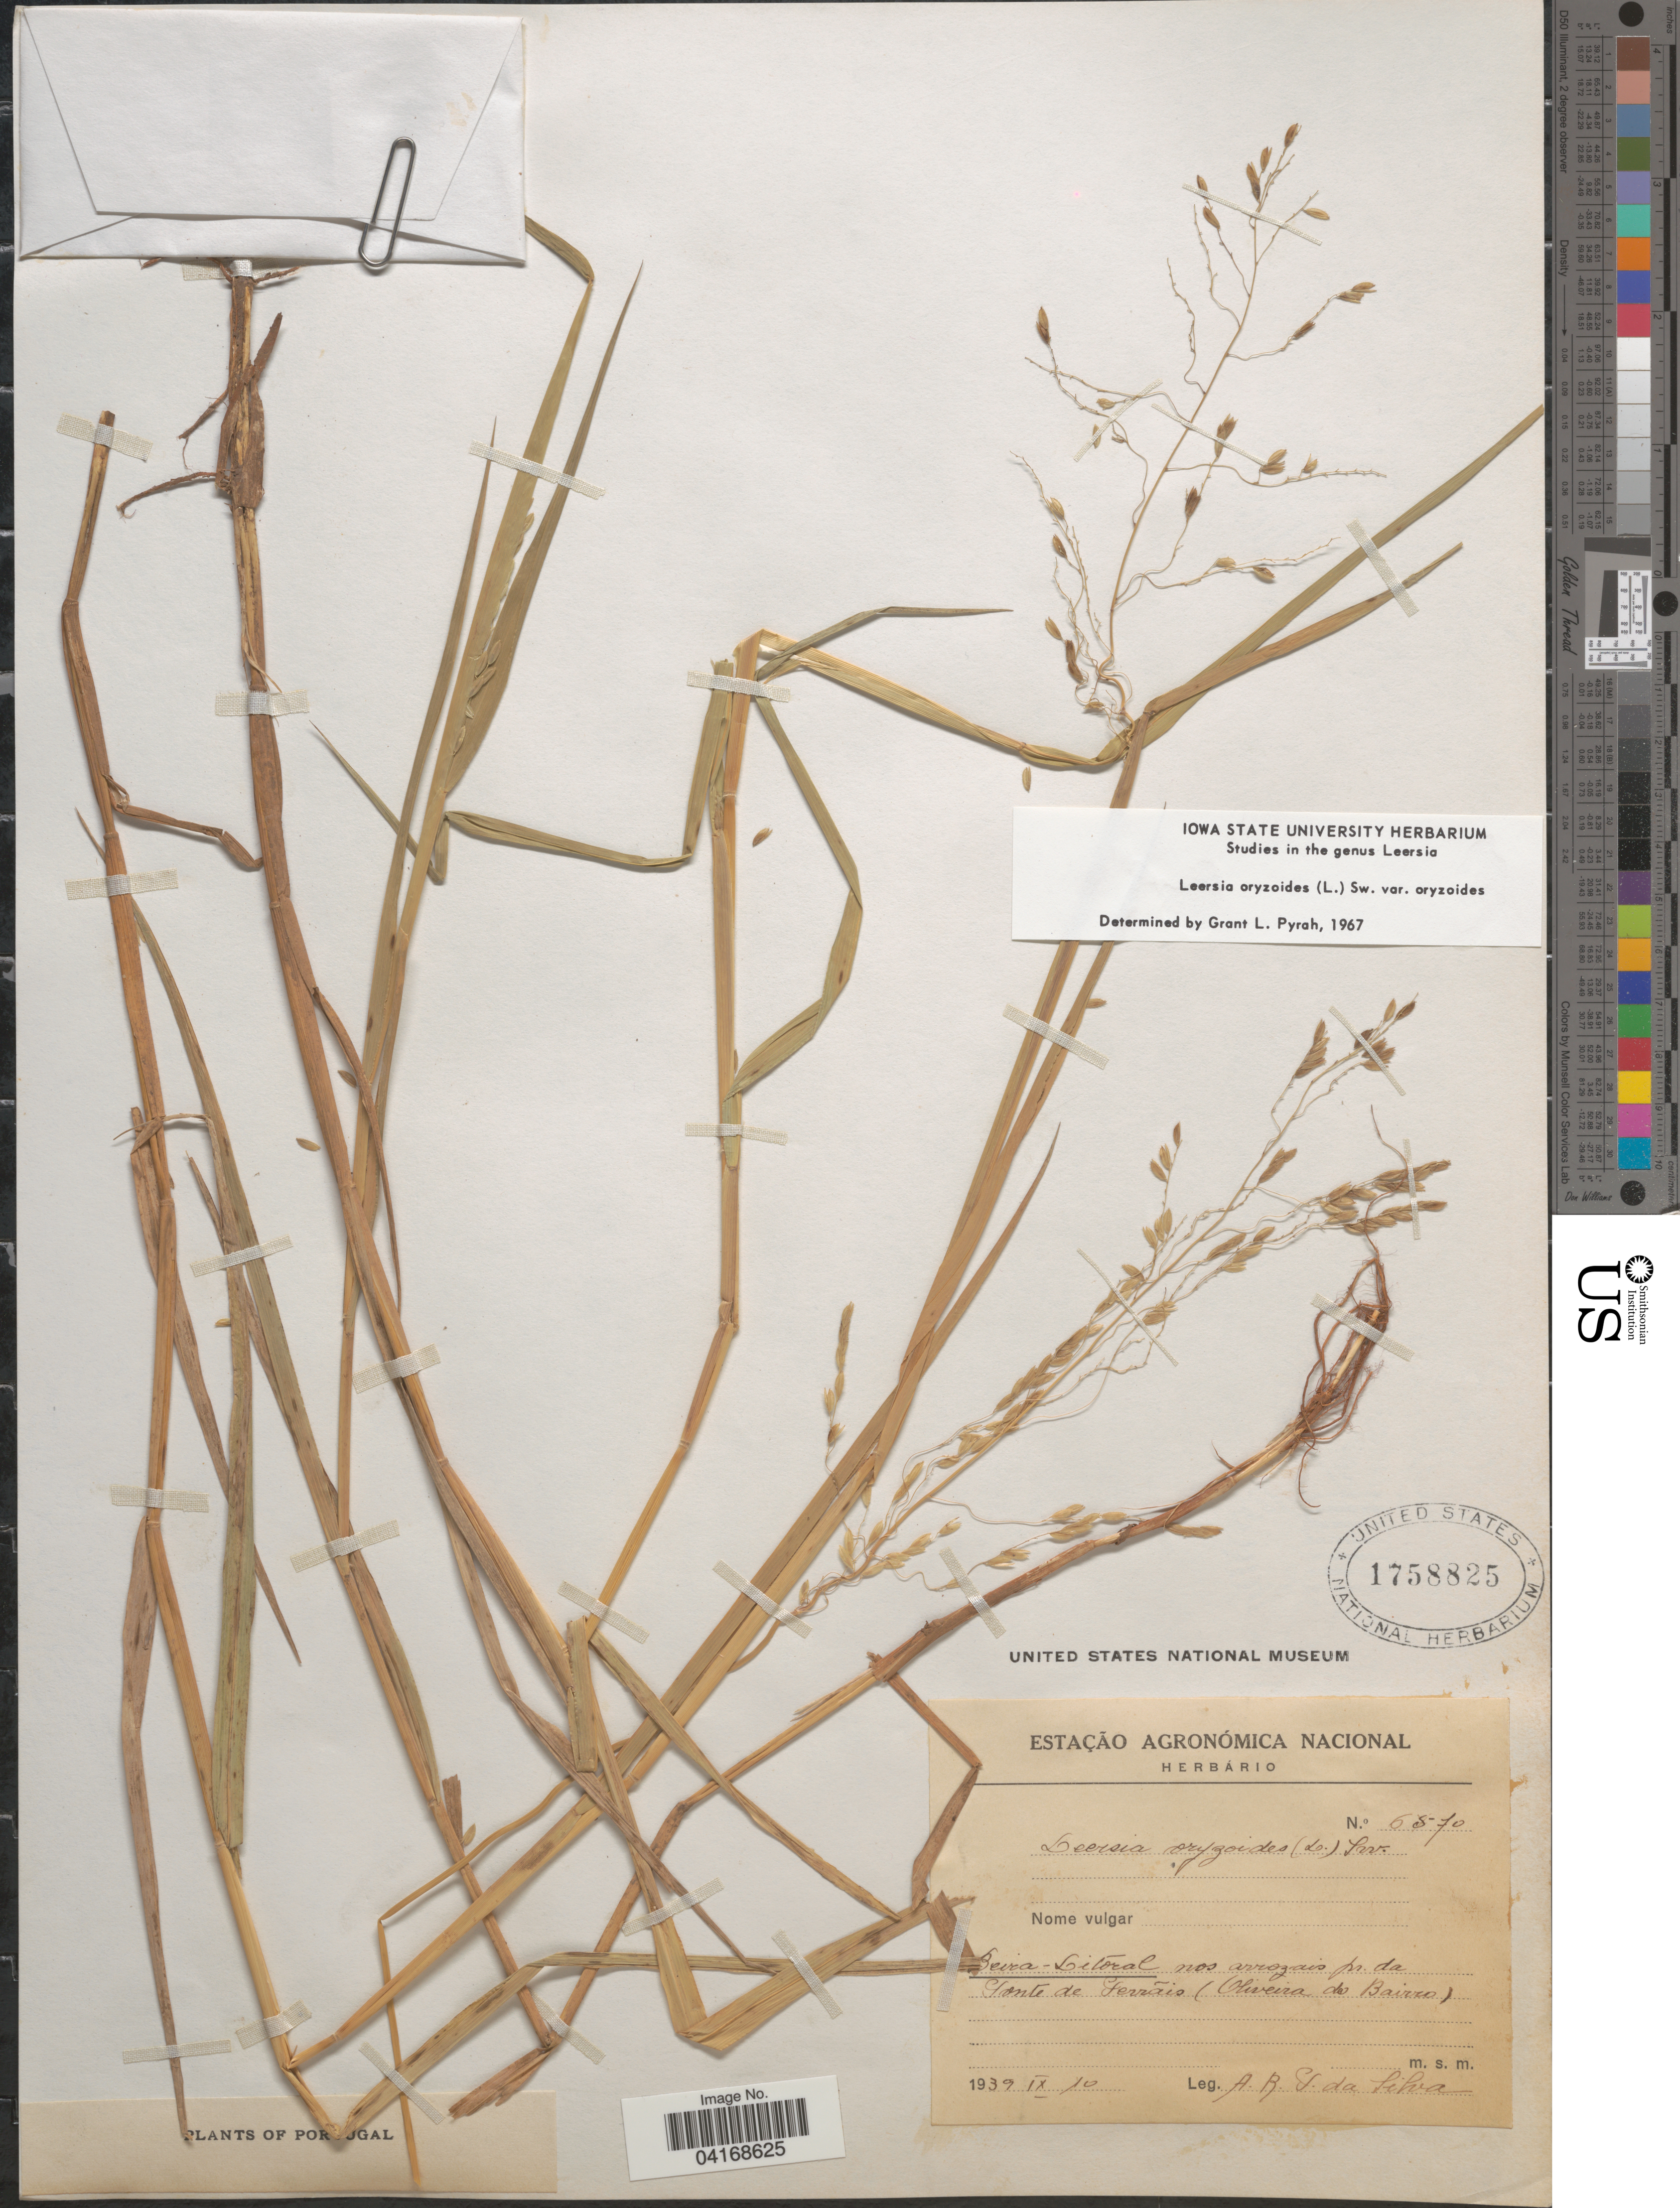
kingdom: Plantae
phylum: Tracheophyta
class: Liliopsida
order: Poales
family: Poaceae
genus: Leersia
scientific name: Leersia oryzoides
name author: (L.) Sw.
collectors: A. Da Silva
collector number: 6570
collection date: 1939-09-10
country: Portugal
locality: Beira-Litoral nos arrogais pr. de Ponte [interpreted] de Gerrãis (Oliveira do Bairro).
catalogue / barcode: US 1758825